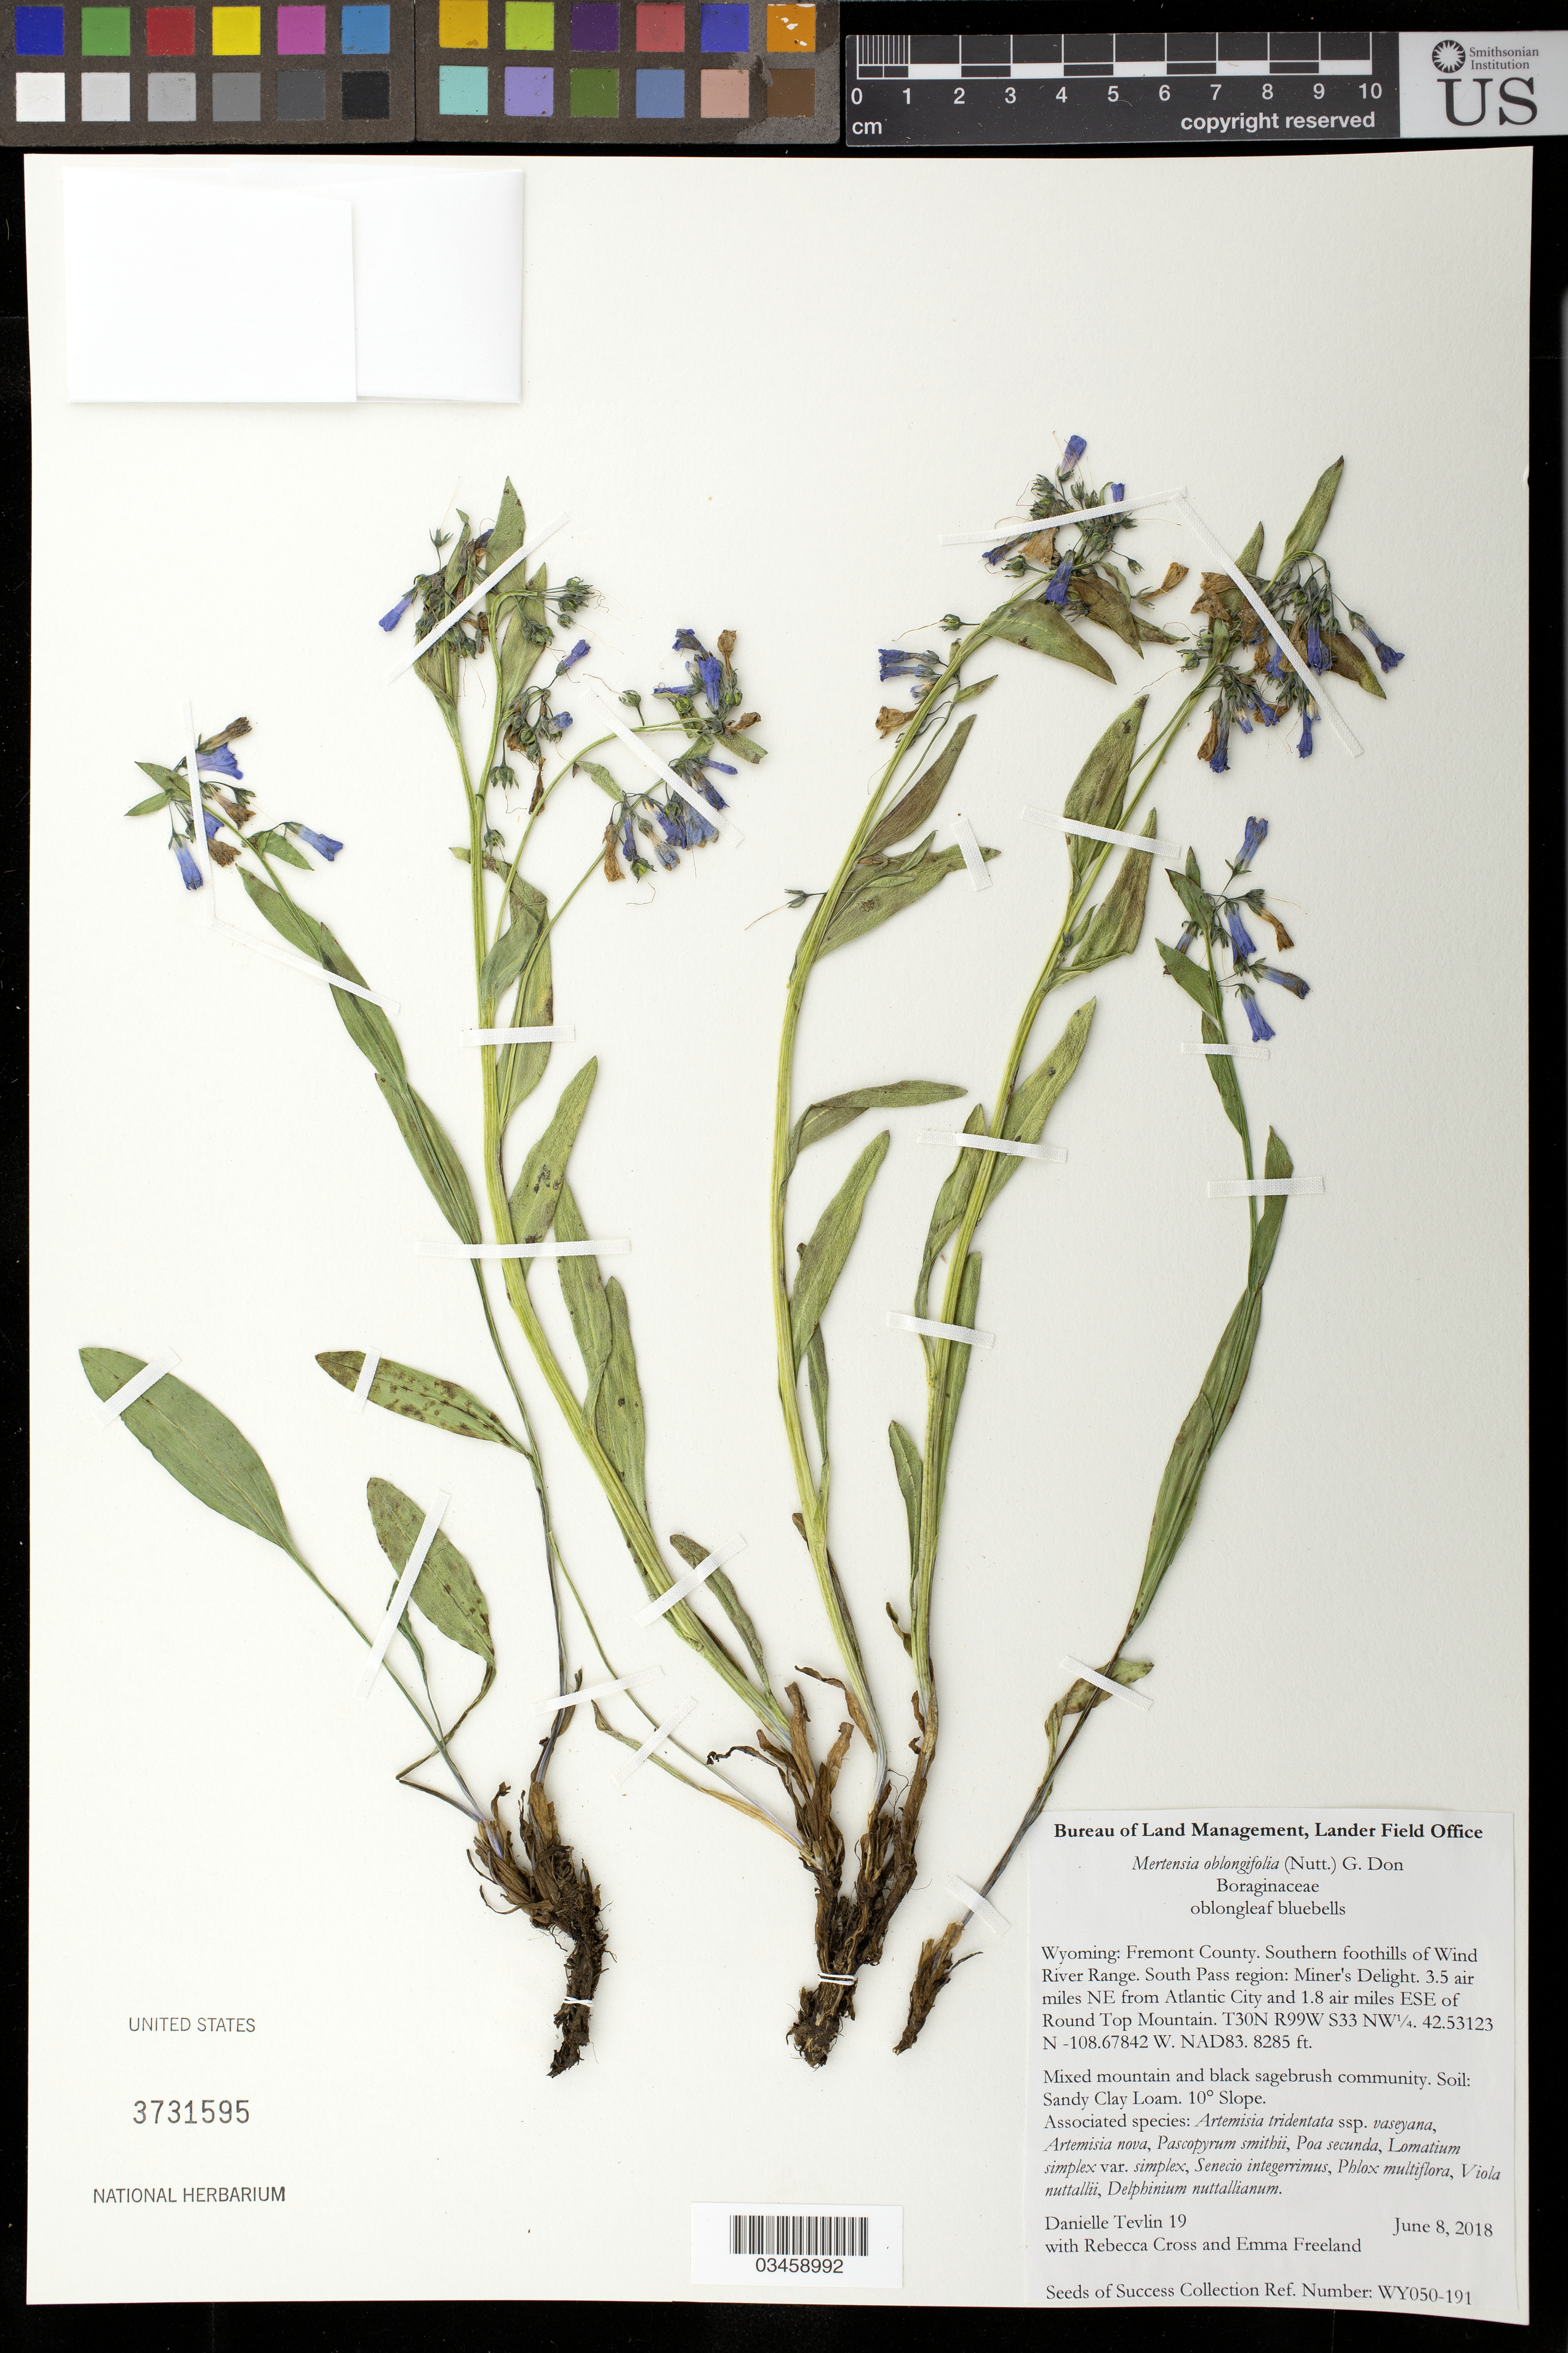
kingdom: Plantae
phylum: Tracheophyta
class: Magnoliopsida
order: Boraginales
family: Boraginaceae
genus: Mertensia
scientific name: Mertensia oblongifolia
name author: (Nutt.) G. Don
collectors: D. Tevlin & R. Cross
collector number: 19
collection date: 2018-06-08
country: United States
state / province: Wyoming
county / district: Fremont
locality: Southern foothils of Wind River Range. South Pass Region, Miner's Delight, 3.5 air mi. NE of Atlantic City and 1.8 air mi. ESE of Round Top Mt. T30N R99W S33 NW1/4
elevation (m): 2525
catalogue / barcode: US 3731595